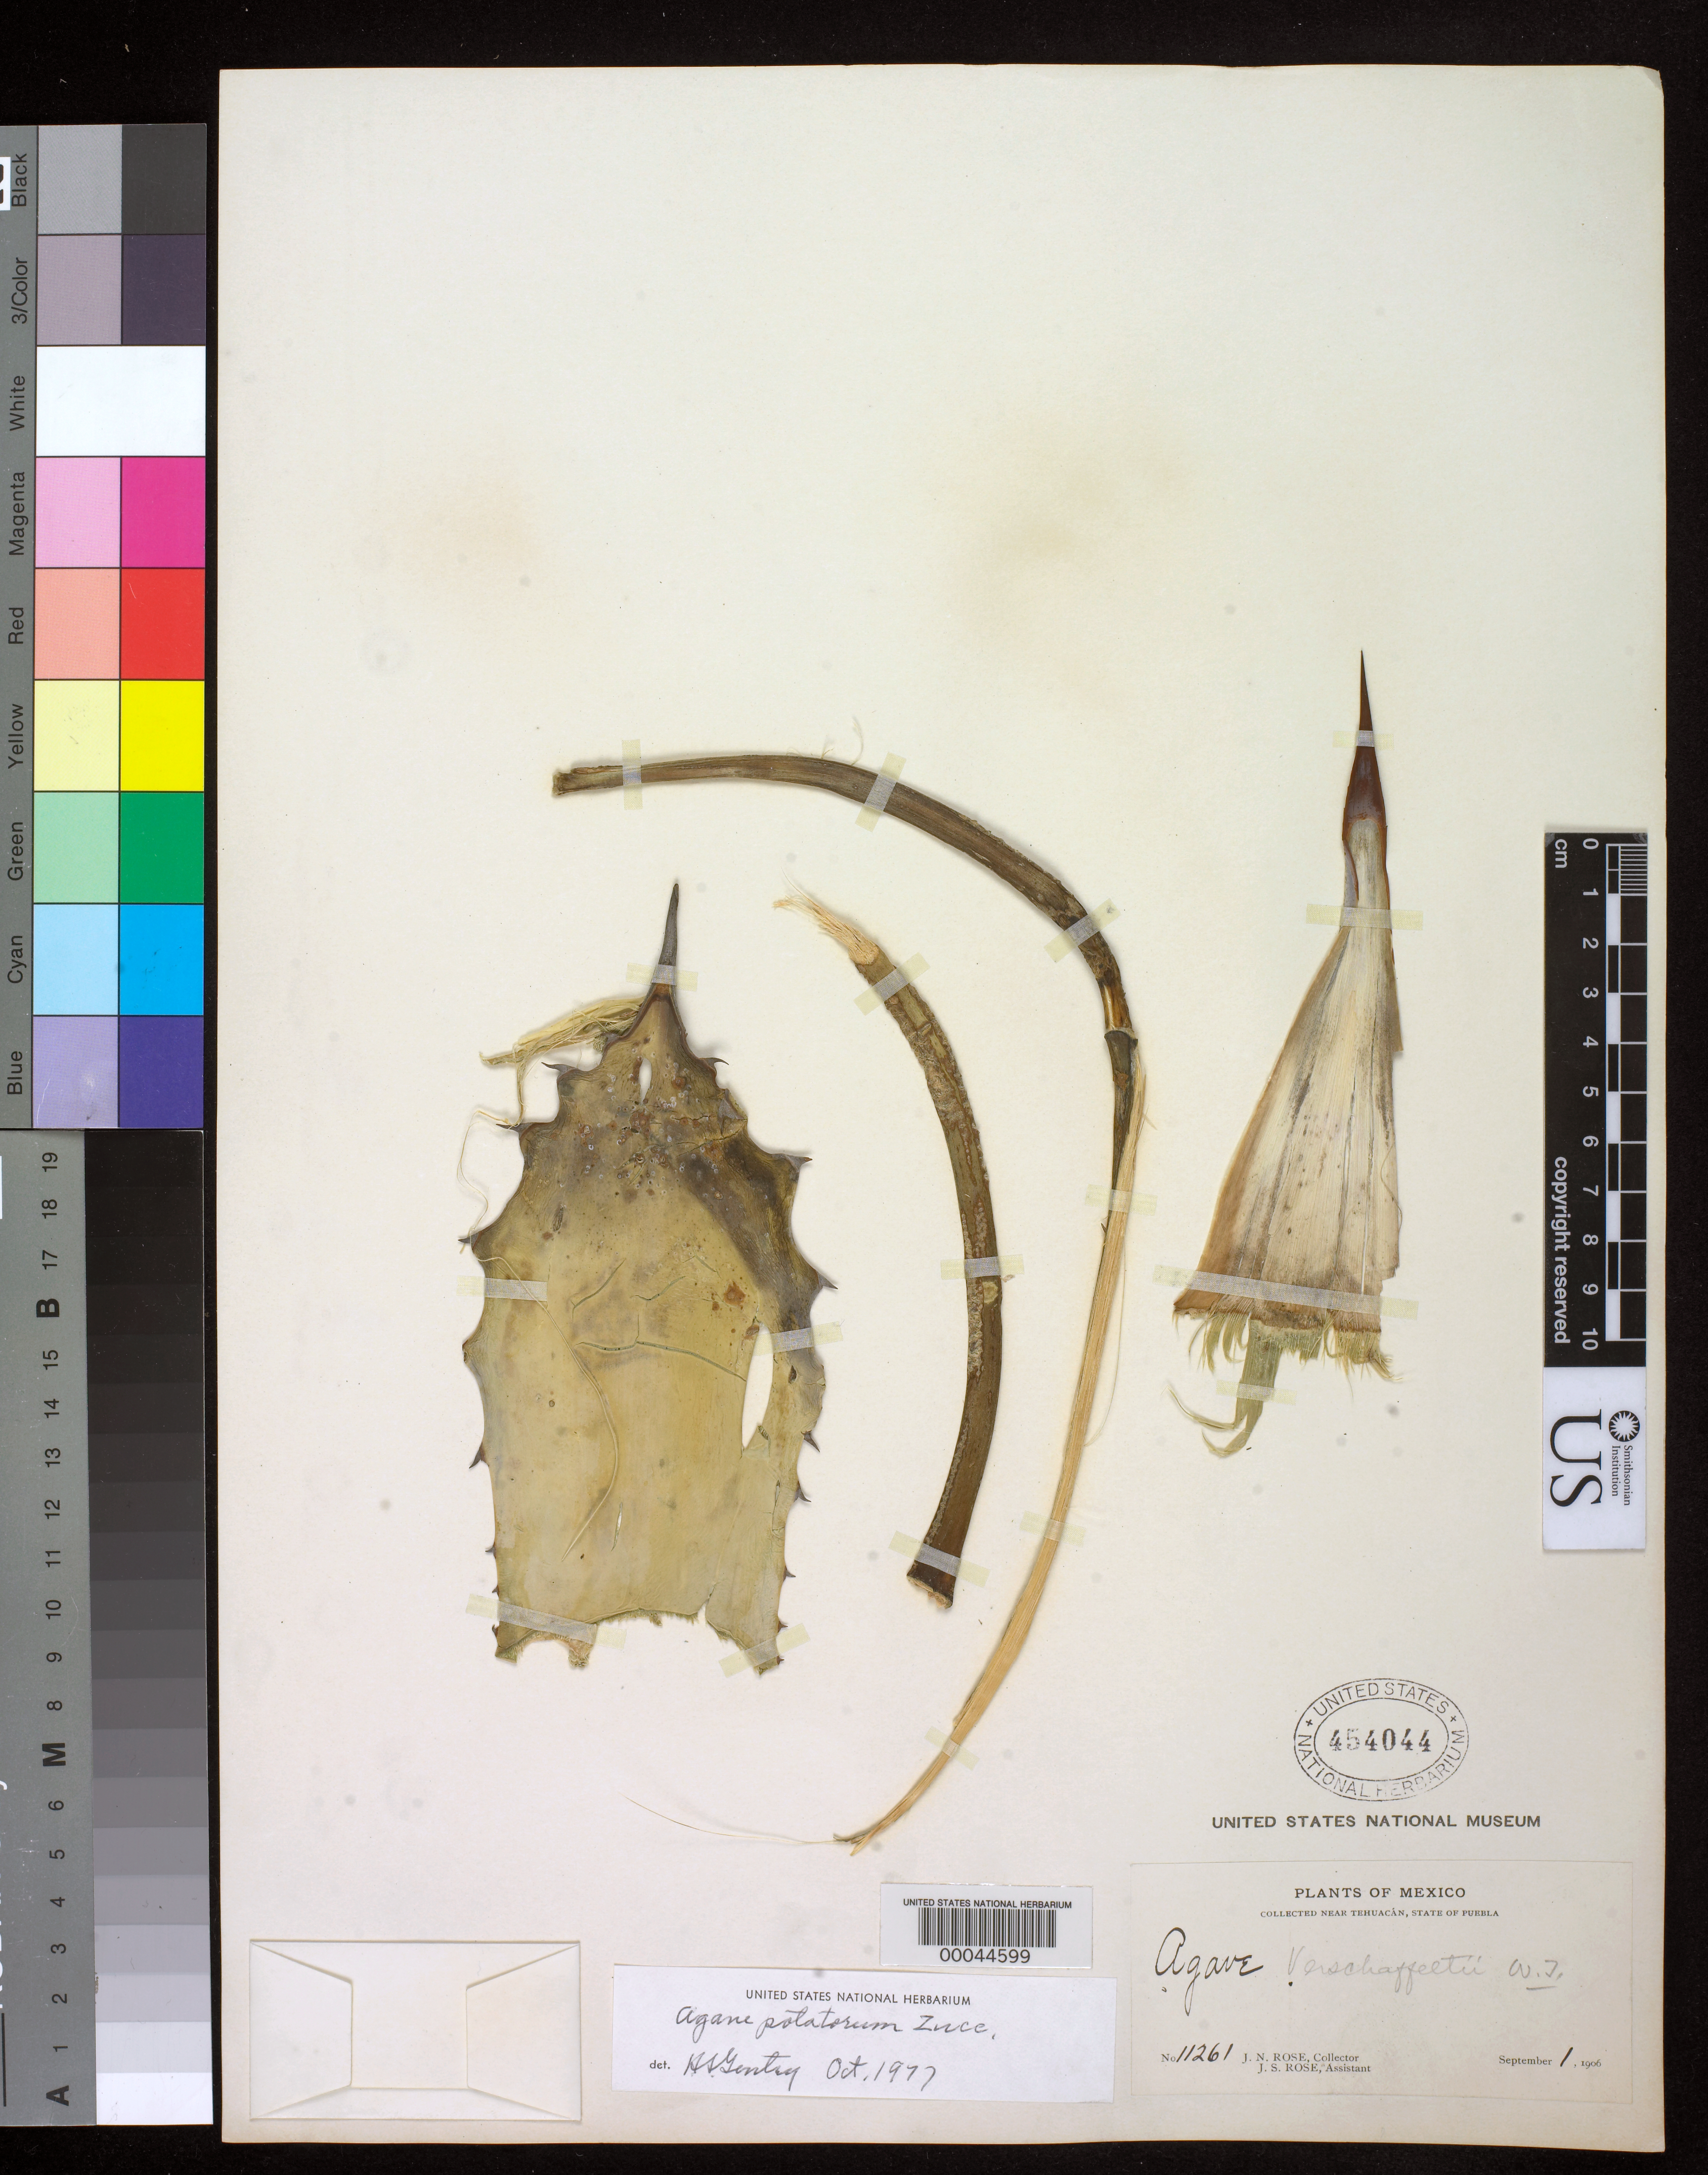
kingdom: Plantae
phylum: Tracheophyta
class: Liliopsida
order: Asparagales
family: Asparagaceae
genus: Agave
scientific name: Agave potatorum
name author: Zucc.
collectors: J. N. Rose & J. S. Rose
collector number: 11261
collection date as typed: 01 Sep 1906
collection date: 1906-09-01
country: Mexico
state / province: Puebla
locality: Near Tehuacan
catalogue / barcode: US 454044